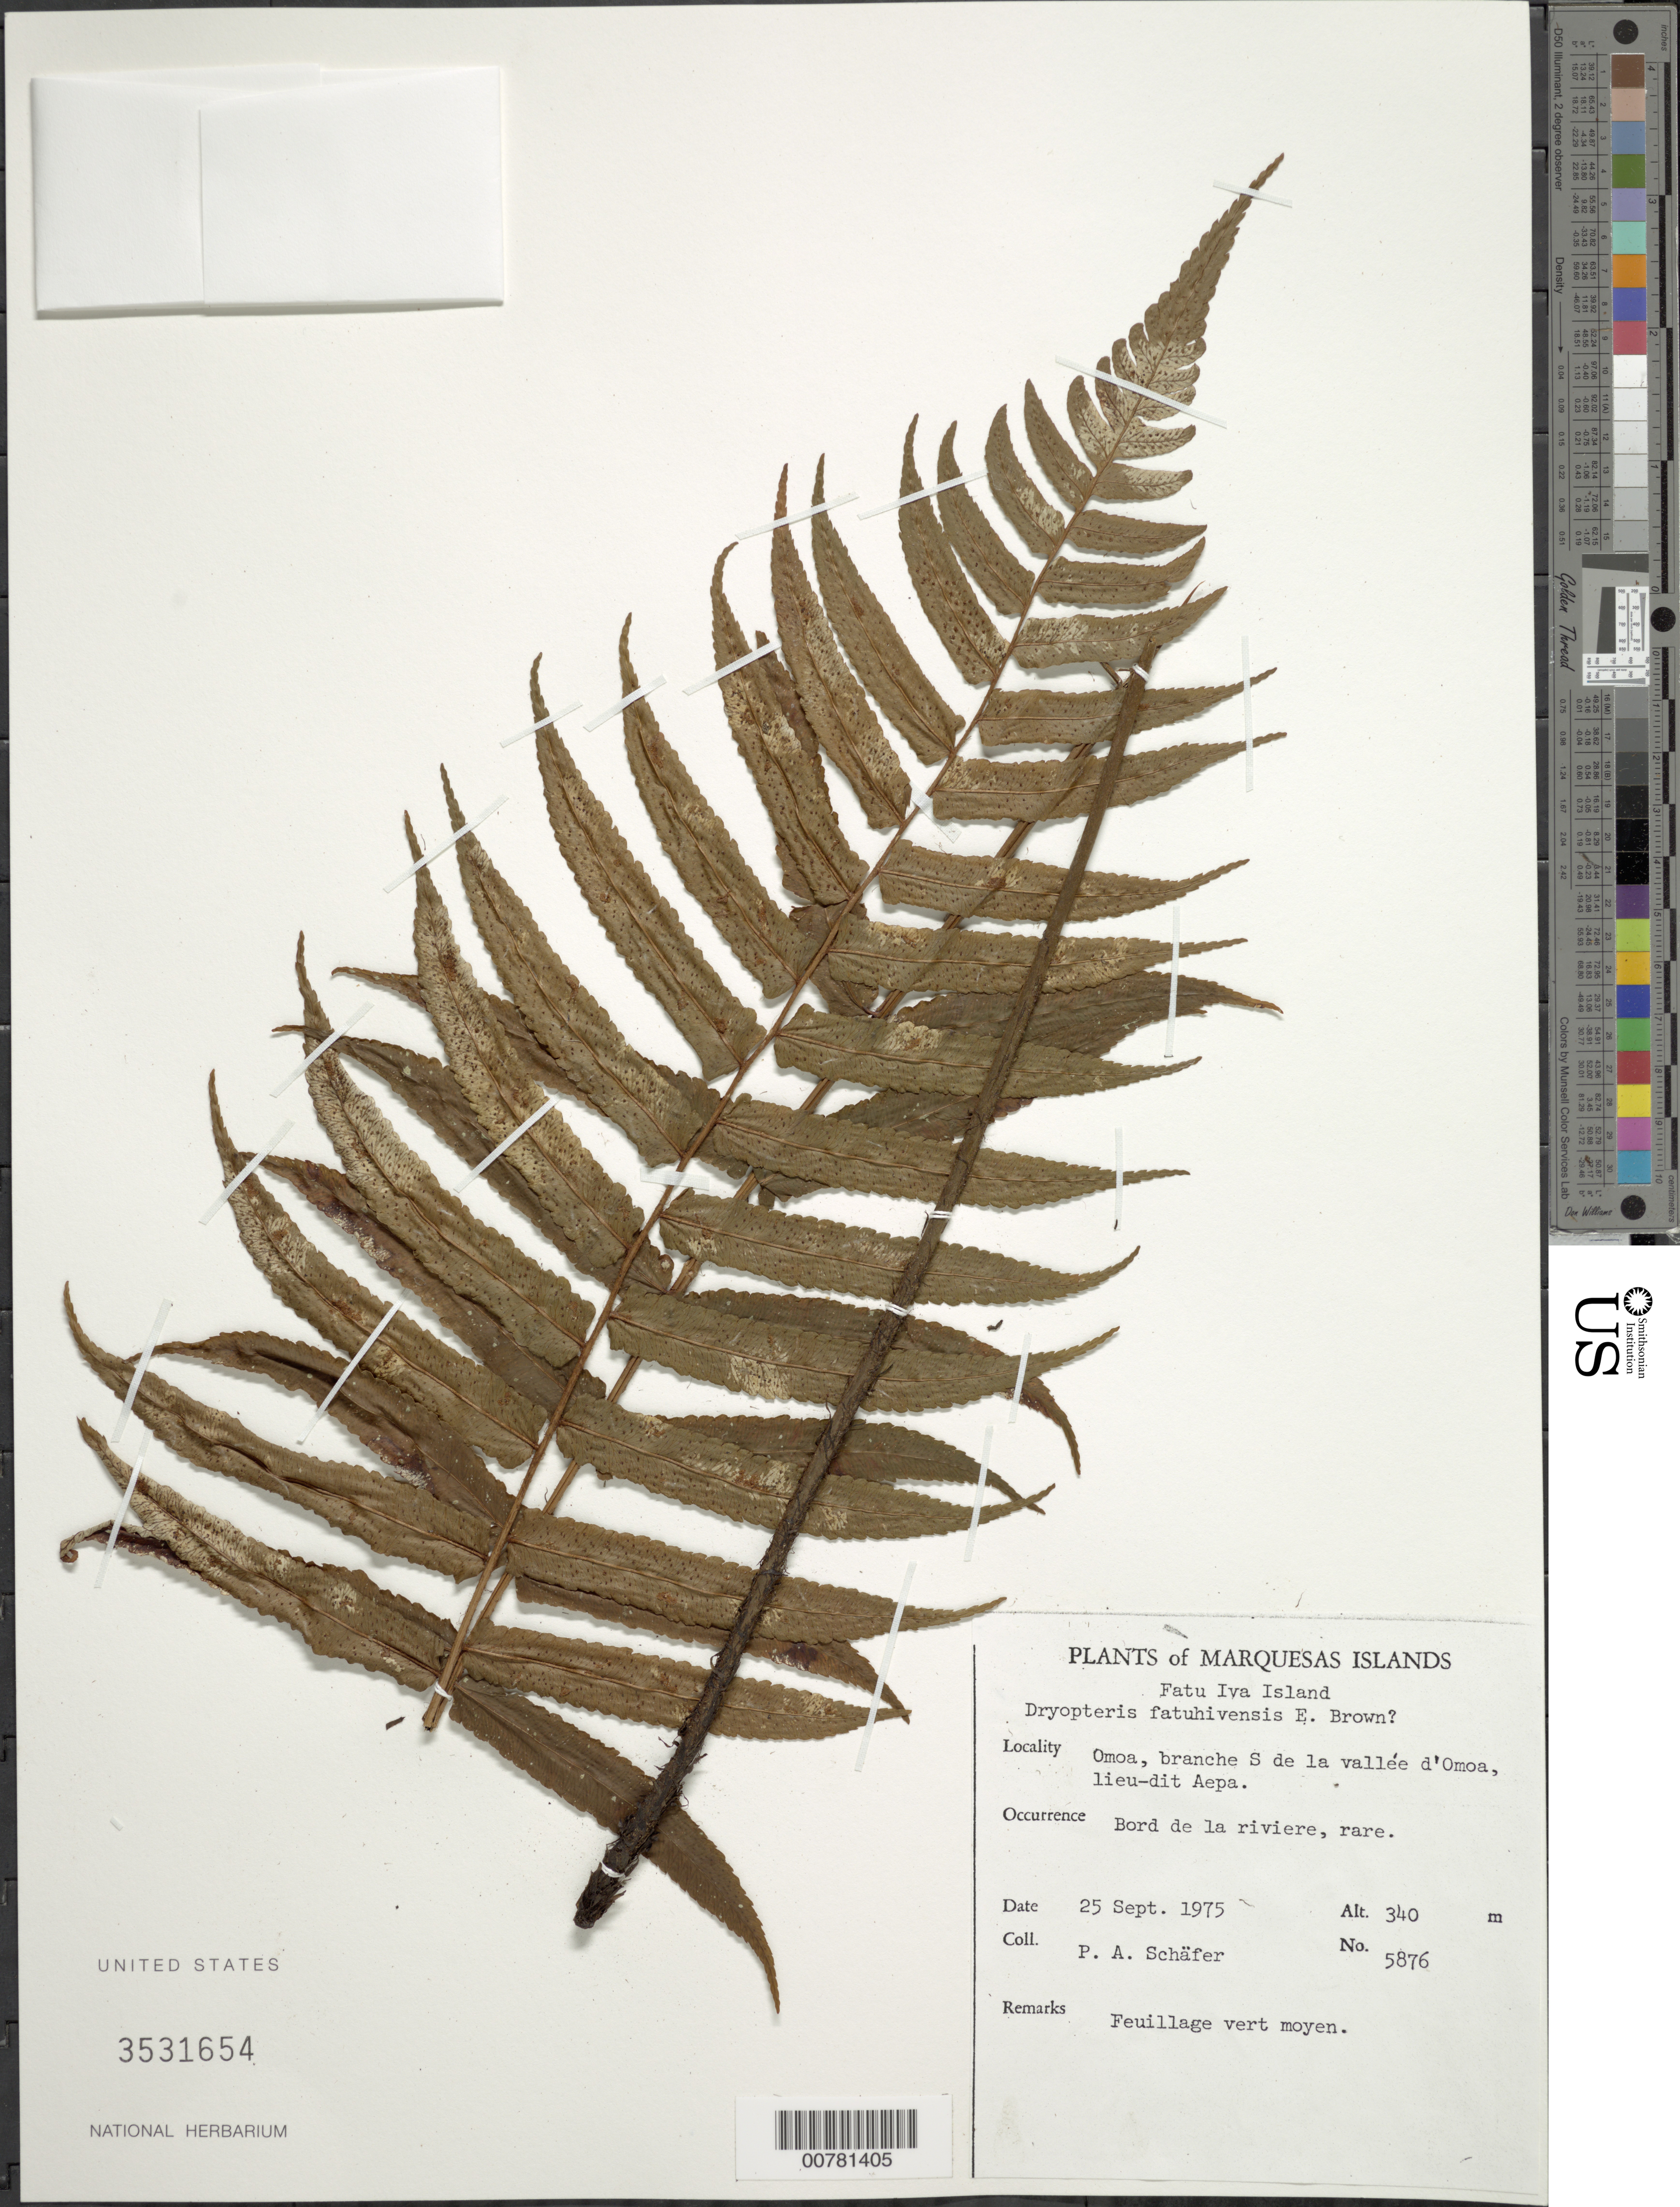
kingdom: Plantae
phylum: Tracheophyta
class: Polypodiopsida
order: Polypodiales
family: Dryopteridaceae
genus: Dryopteris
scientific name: Dryopteris fatuhivensis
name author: E.D. Br.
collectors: P. A. Schäfer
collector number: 5876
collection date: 1975-09-25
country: French Polynesia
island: Fatu Hiva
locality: Omoa, branche S de la vallée d'Omoa, lieu-dit Aepa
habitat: Bord de la riviere; rare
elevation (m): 340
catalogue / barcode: US 3531654